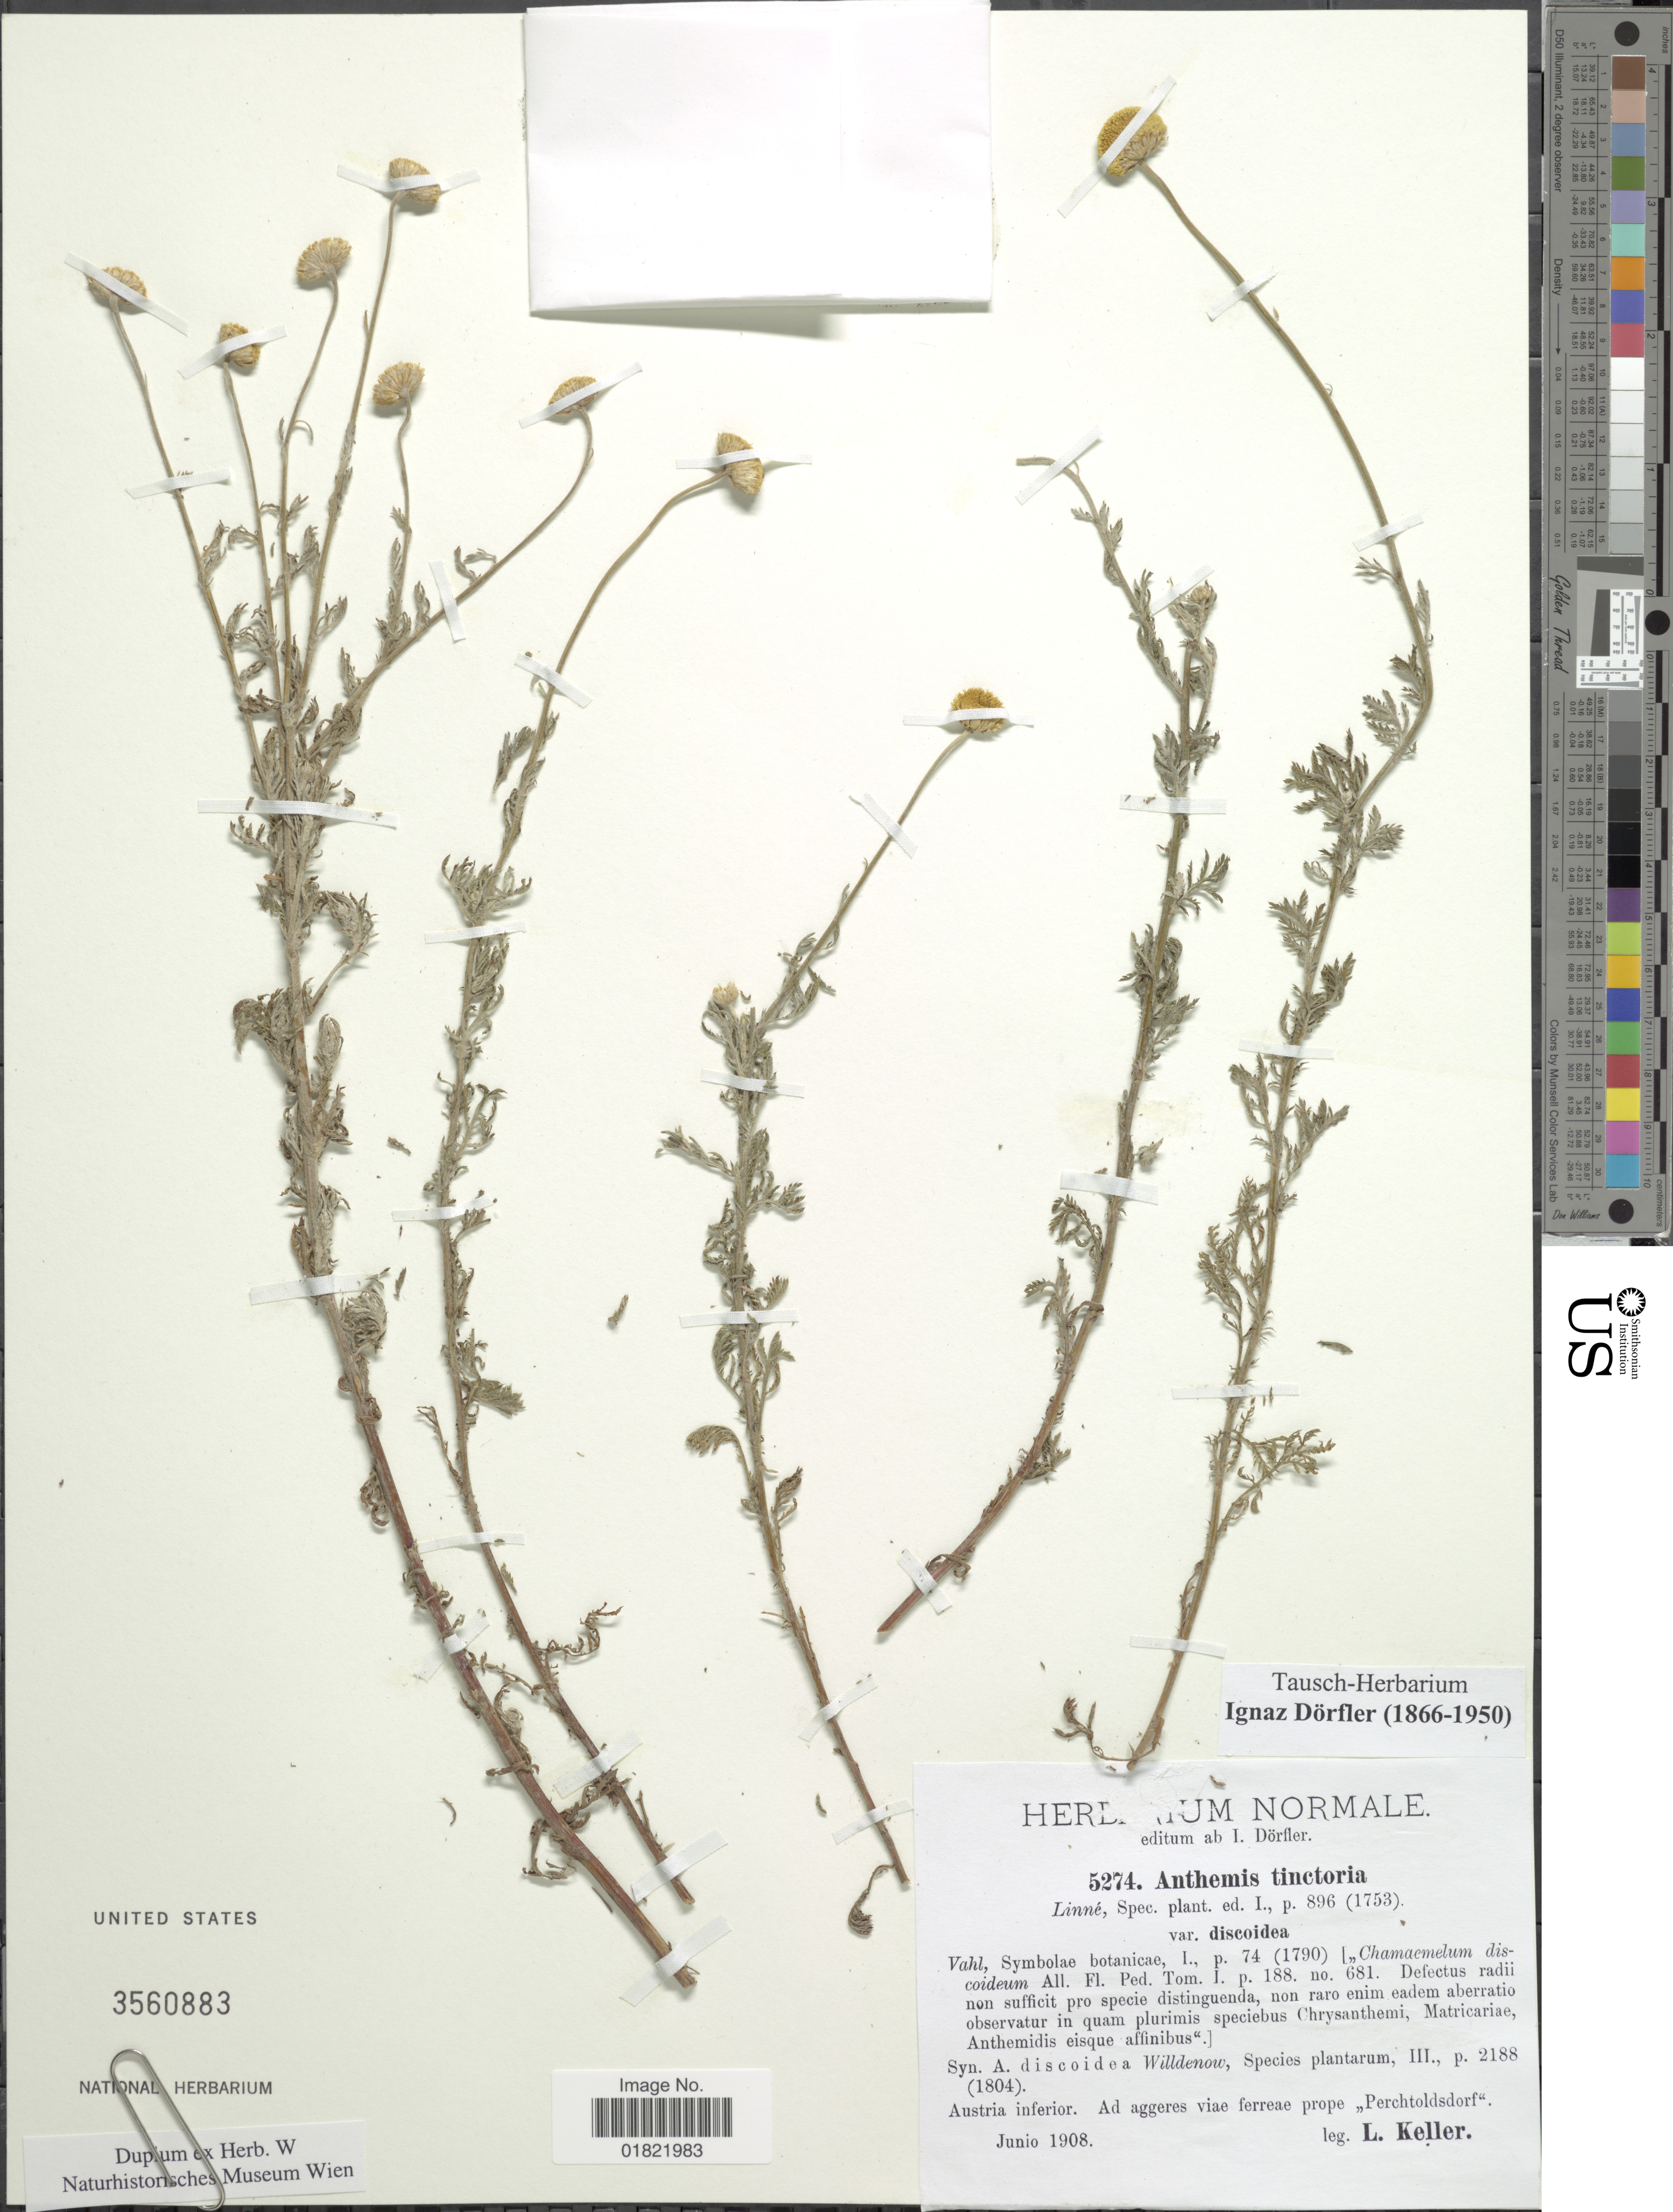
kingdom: Plantae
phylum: Tracheophyta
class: Magnoliopsida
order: Asterales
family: Asteraceae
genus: Anthemis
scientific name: Anthemis tinctoria 'Wargrave'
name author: L.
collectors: L. F. Keller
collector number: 5274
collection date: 1908-06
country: Austria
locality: Ad aggeres viae ferreae prope "Perchtoldsdorf"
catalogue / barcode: US 3560883